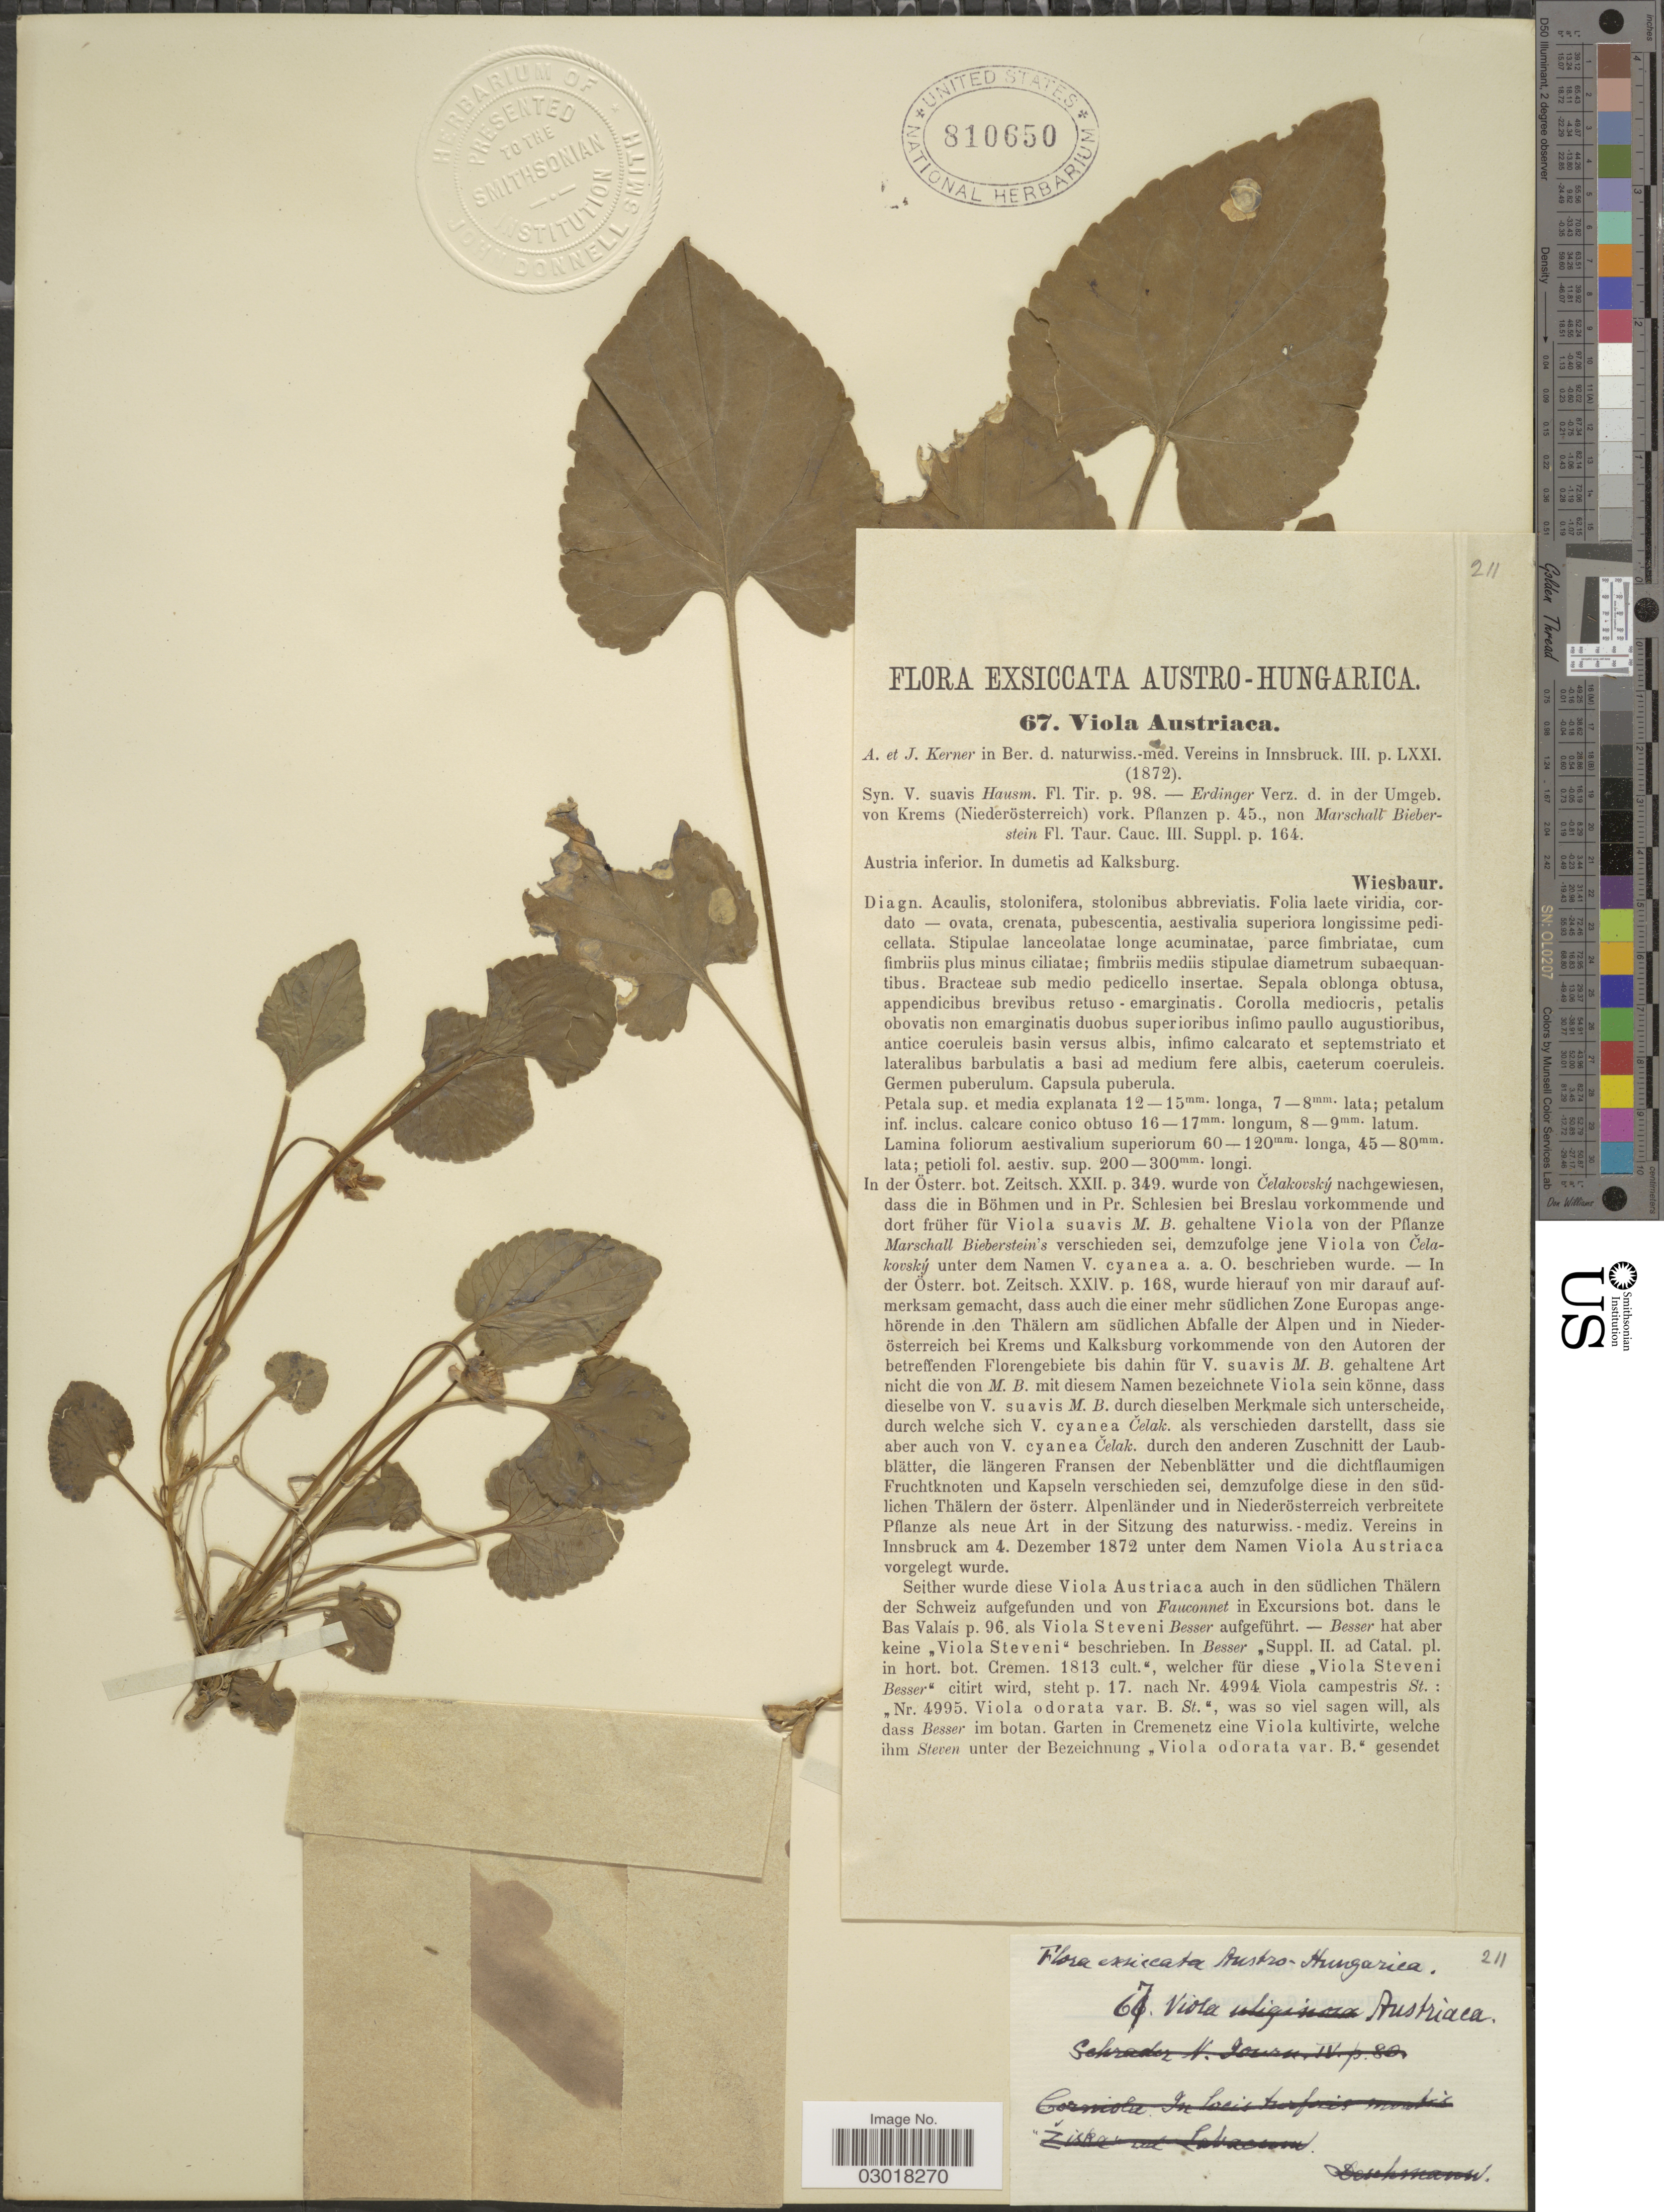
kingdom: Plantae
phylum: Tracheophyta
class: Magnoliopsida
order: Malpighiales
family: Violaceae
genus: Viola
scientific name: Viola austriaca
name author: A. Kern. & Jos. Kern.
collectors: Wiesbaur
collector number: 67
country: Austria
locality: Austria inferior. In dumetis ad Kalksburg.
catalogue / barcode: US 810650